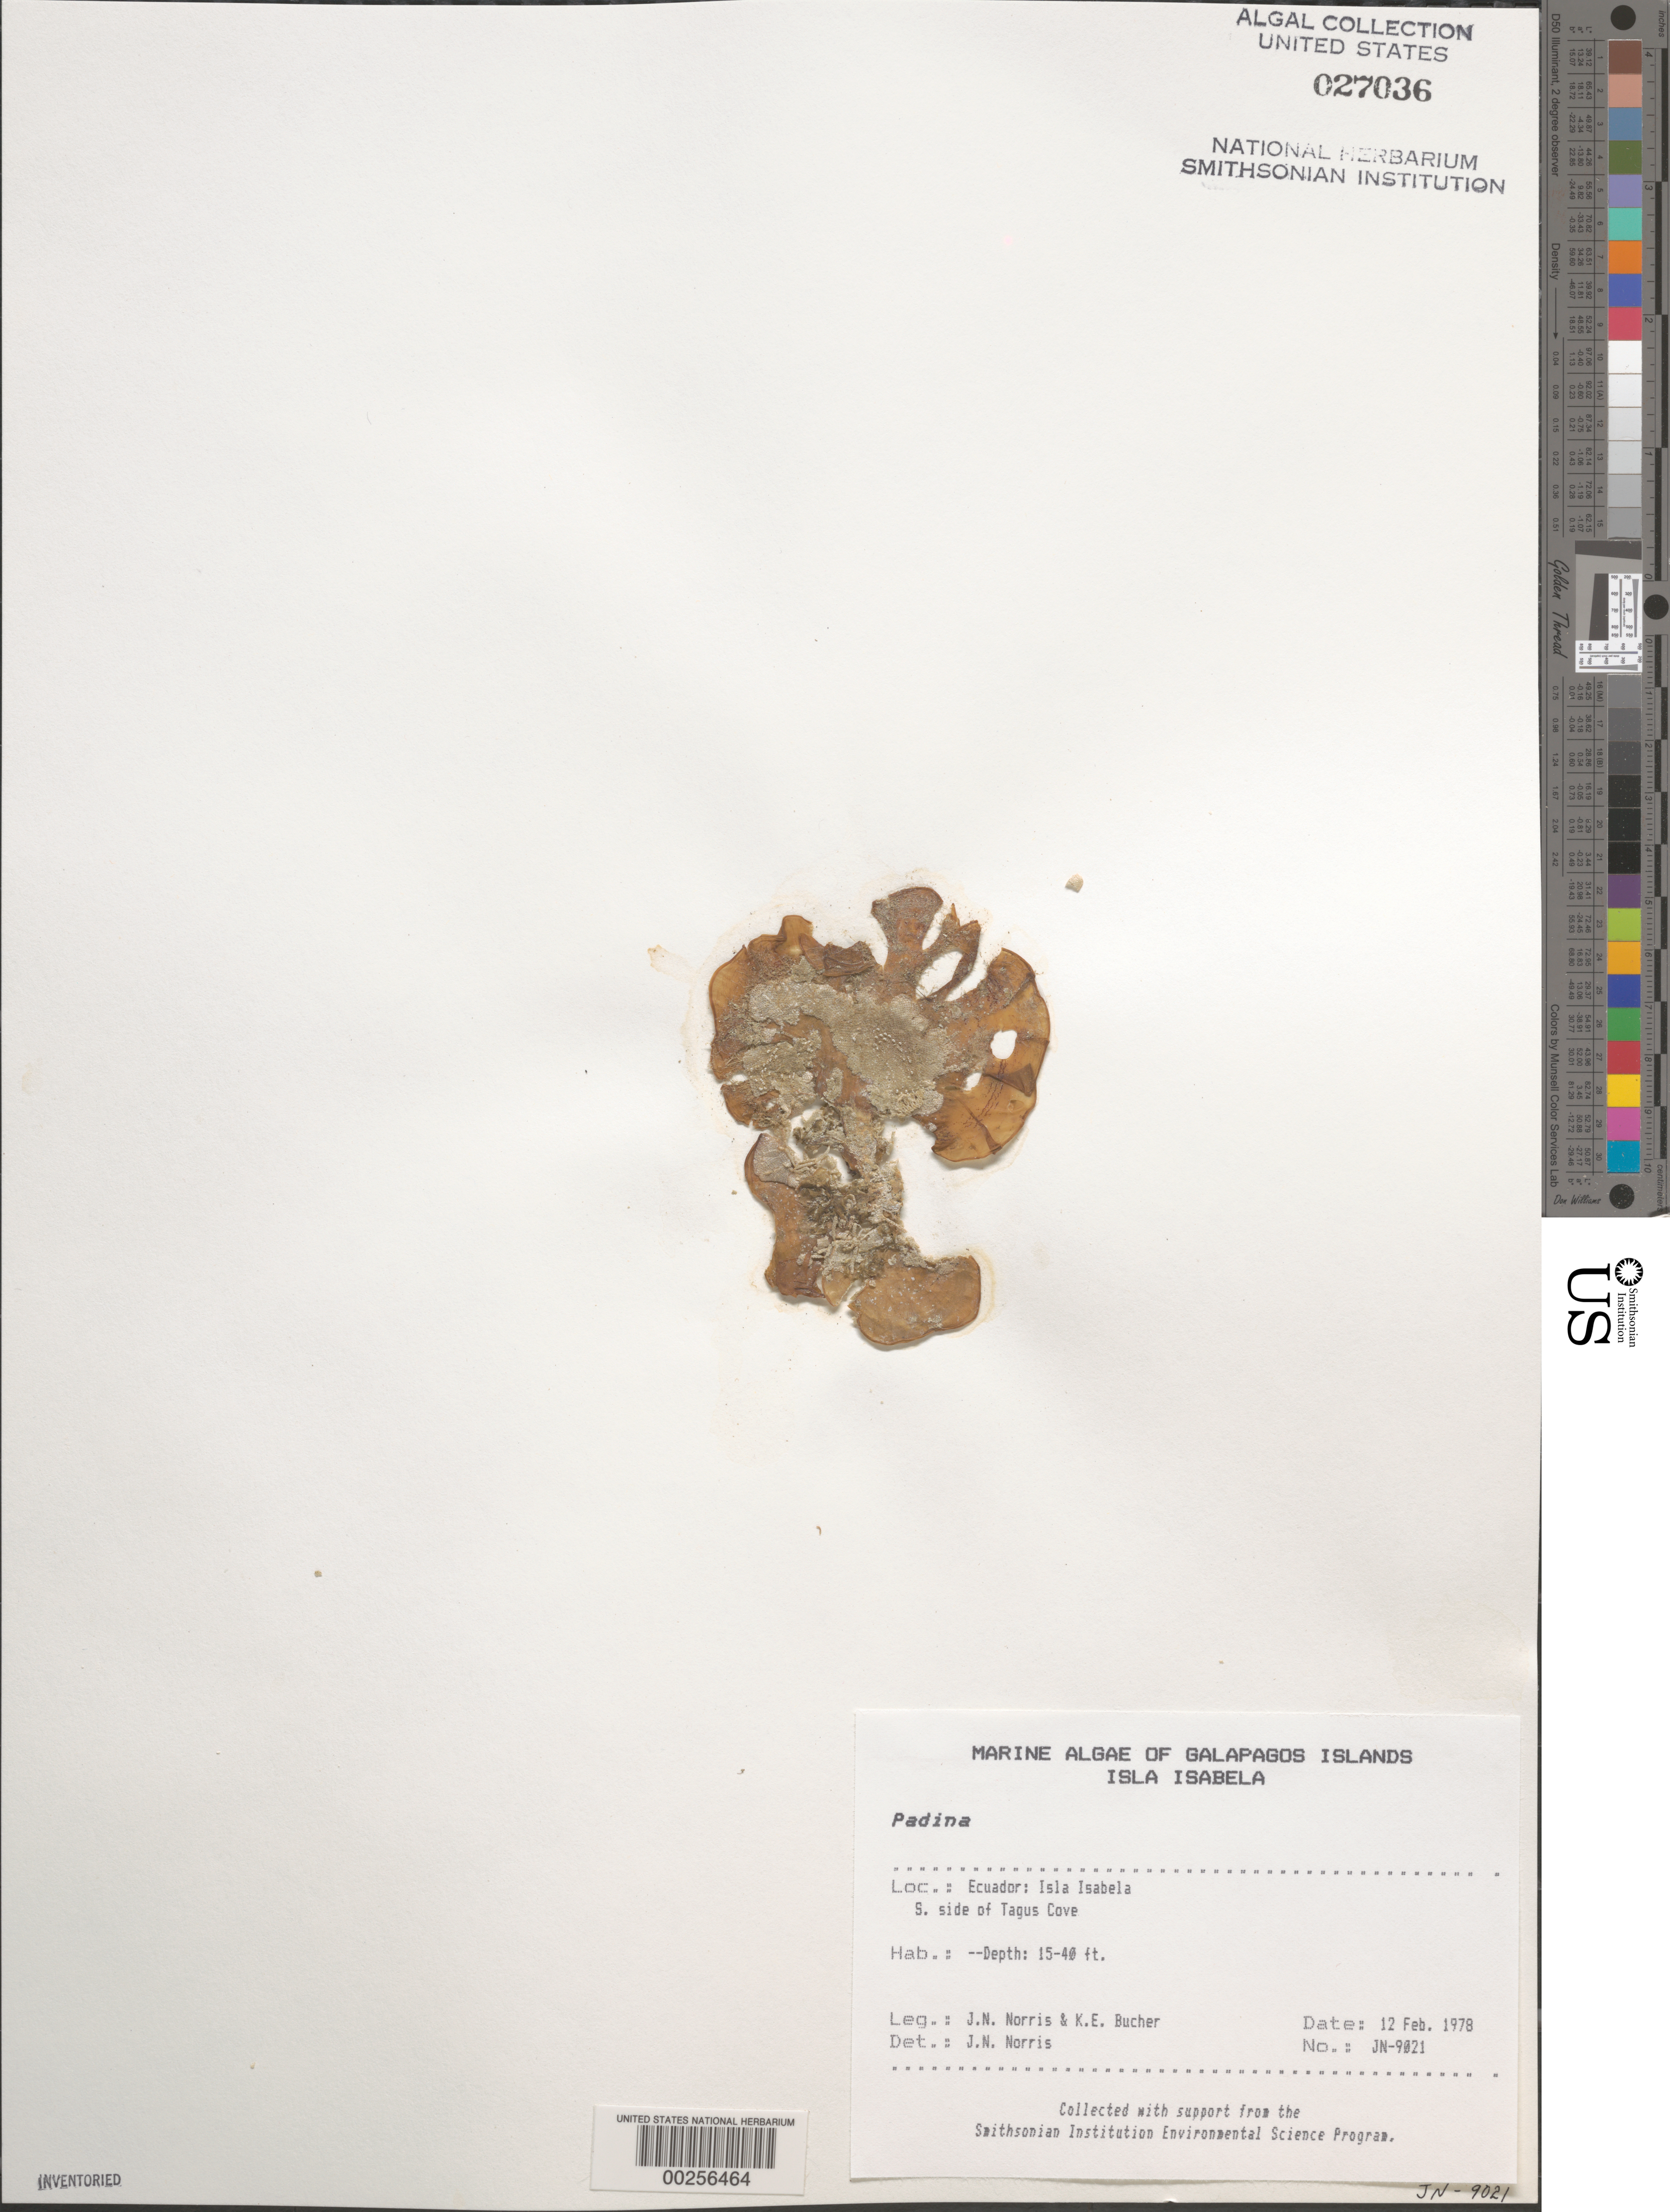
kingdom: Chromista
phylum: Ochrophyta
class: Phaeophyceae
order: Dictyotales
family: Dictyotaceae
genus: Padina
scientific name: Padina sp.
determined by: Norris, James N.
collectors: J. N. Norris & K. E. Bucher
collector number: JN-9021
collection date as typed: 12 Feb 1978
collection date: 1978-02-12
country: Ecuador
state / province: Colón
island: Isabela [Albemarle]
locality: Tagus Cove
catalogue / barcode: US 27036